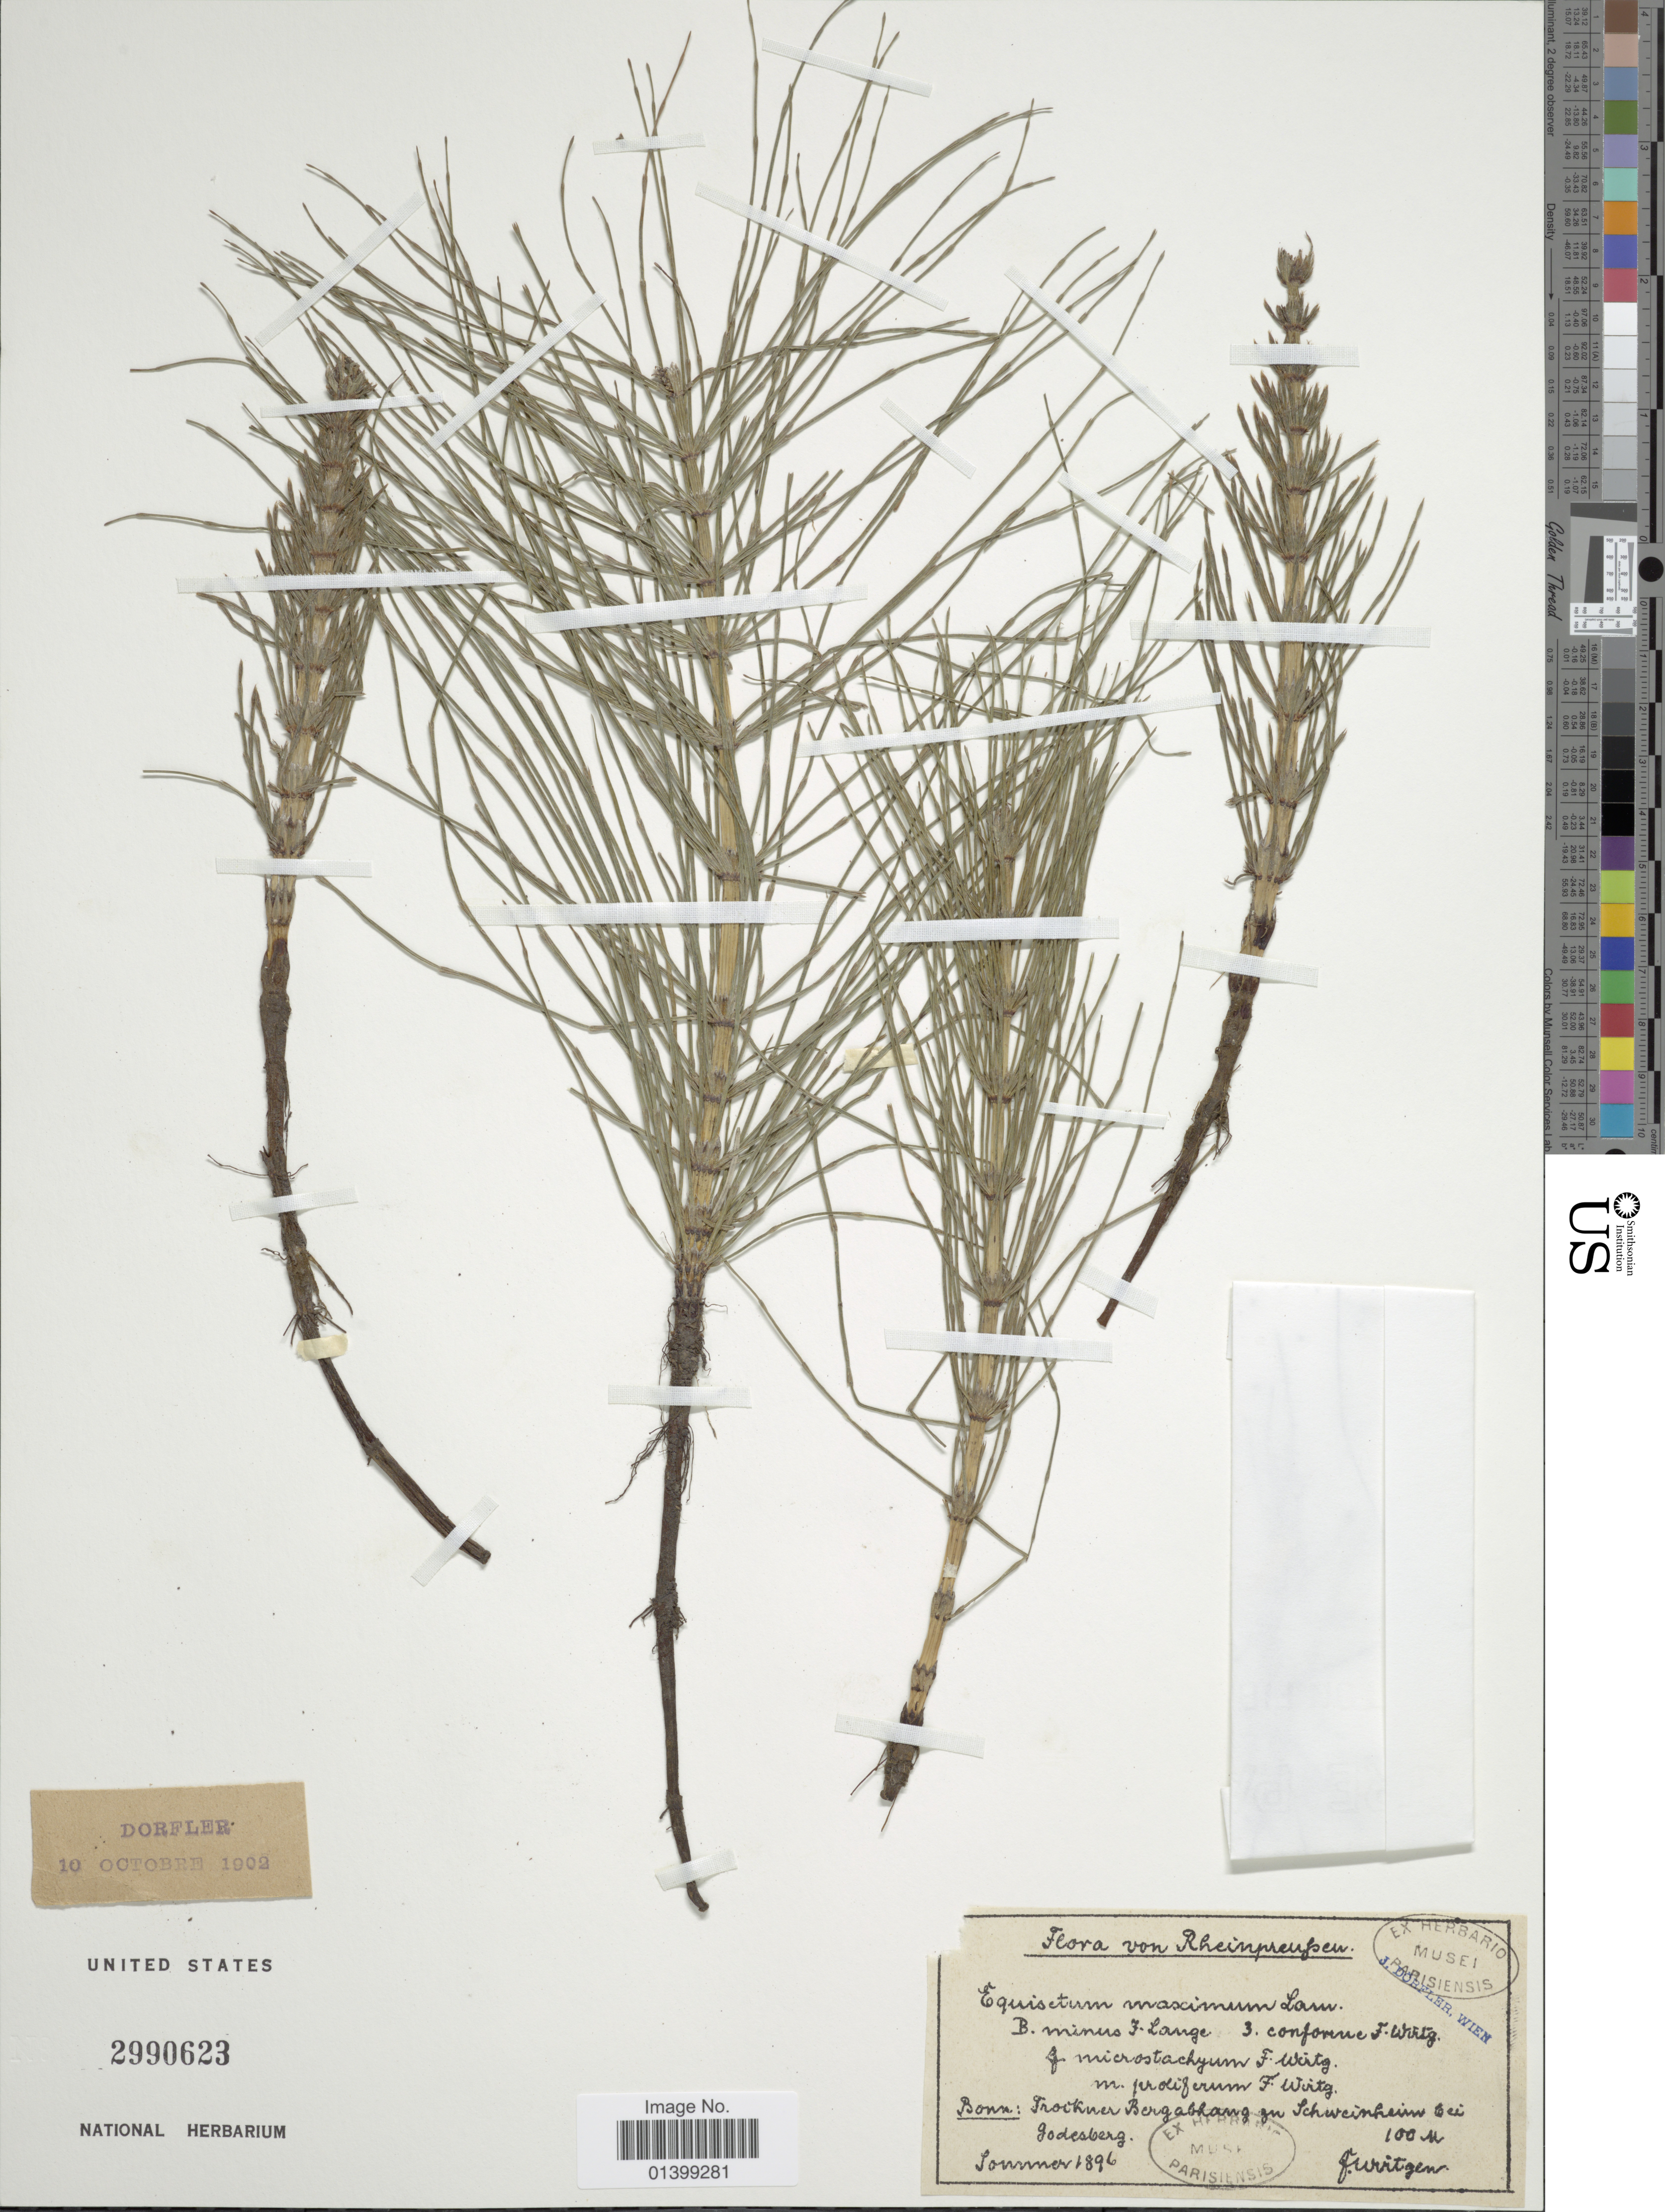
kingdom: Plantae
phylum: Tracheophyta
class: Polypodiopsida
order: Equisetales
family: Equisetaceae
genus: Equisetum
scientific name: Equisetum telmateia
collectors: F. Wirtgen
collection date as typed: sommer 1896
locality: Rheinpreussen. Bonn: Trockner Berg abhang zn Schweizheim bei Godesberg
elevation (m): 100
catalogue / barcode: US 2990623